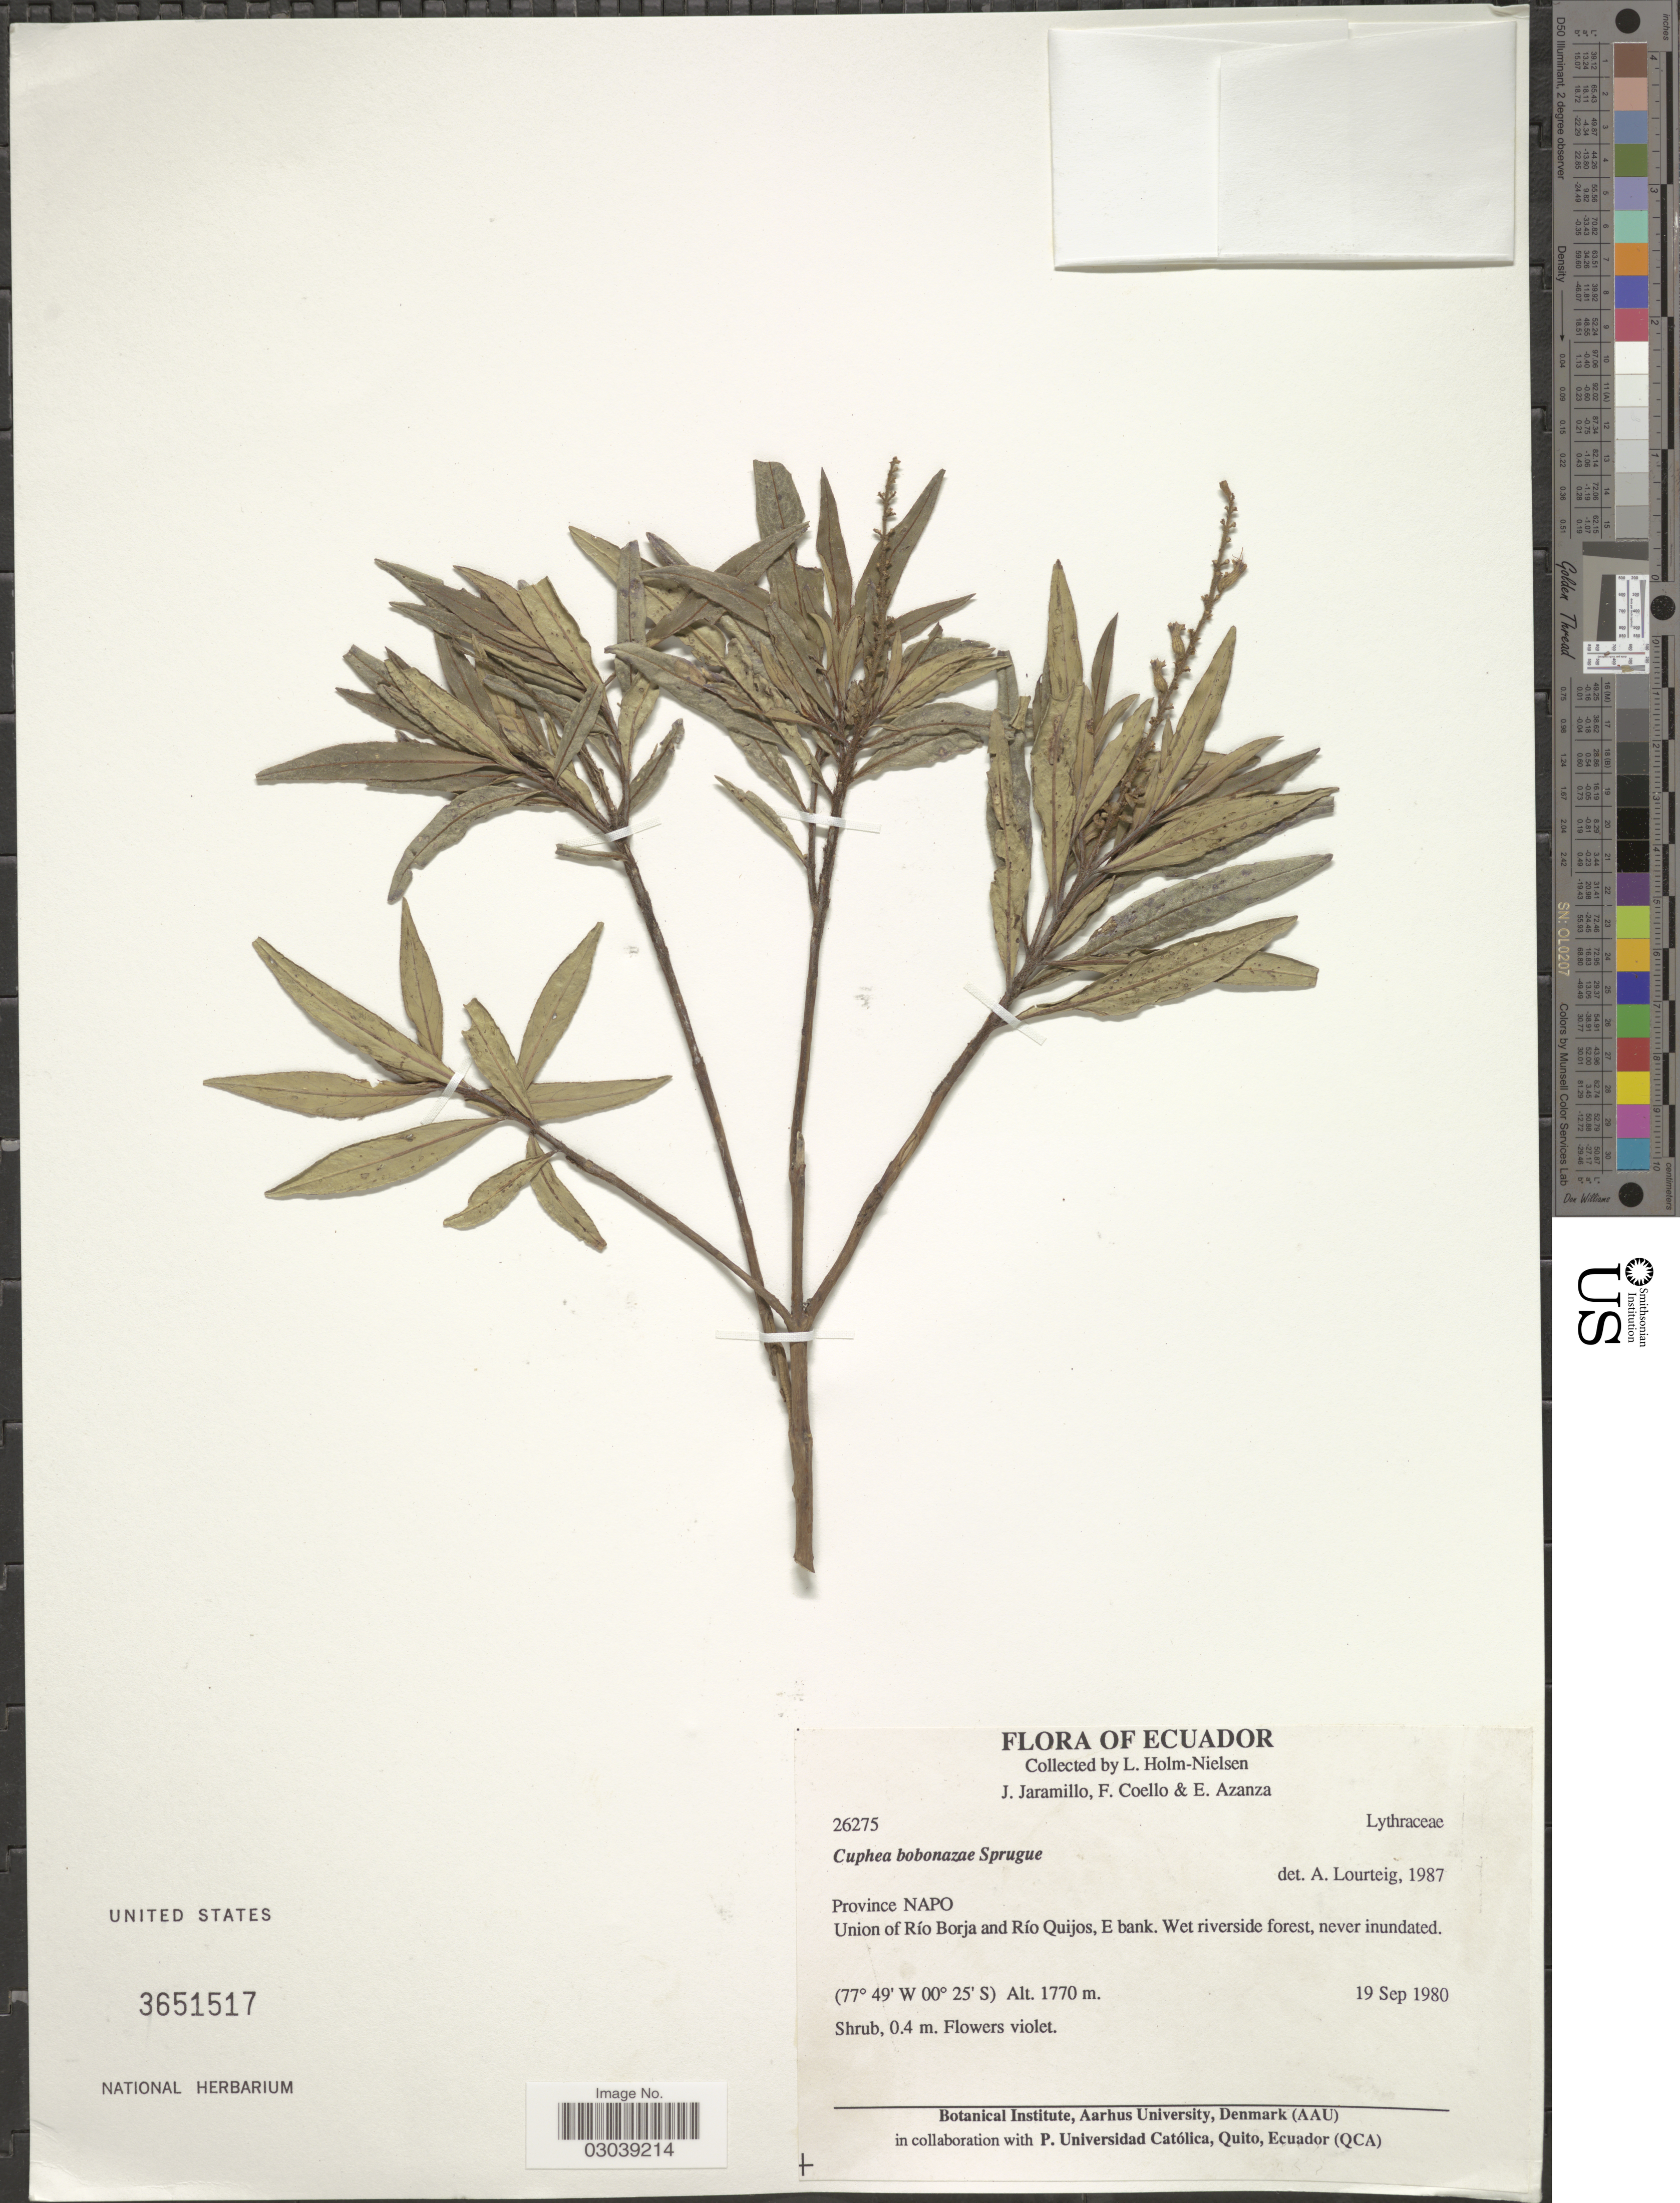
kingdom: Plantae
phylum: Tracheophyta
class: Magnoliopsida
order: Myrtales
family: Lythraceae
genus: Cuphea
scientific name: Cuphea bobonazae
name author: Sprague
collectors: L. Holm-Nielsen, J. Jaramillo, F. Coello & E. Azanza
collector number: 26275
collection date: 1980-09-19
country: Ecuador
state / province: Napo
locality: Union of Río Borja and Río Quijos, E bank.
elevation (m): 1770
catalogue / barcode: US 3651517